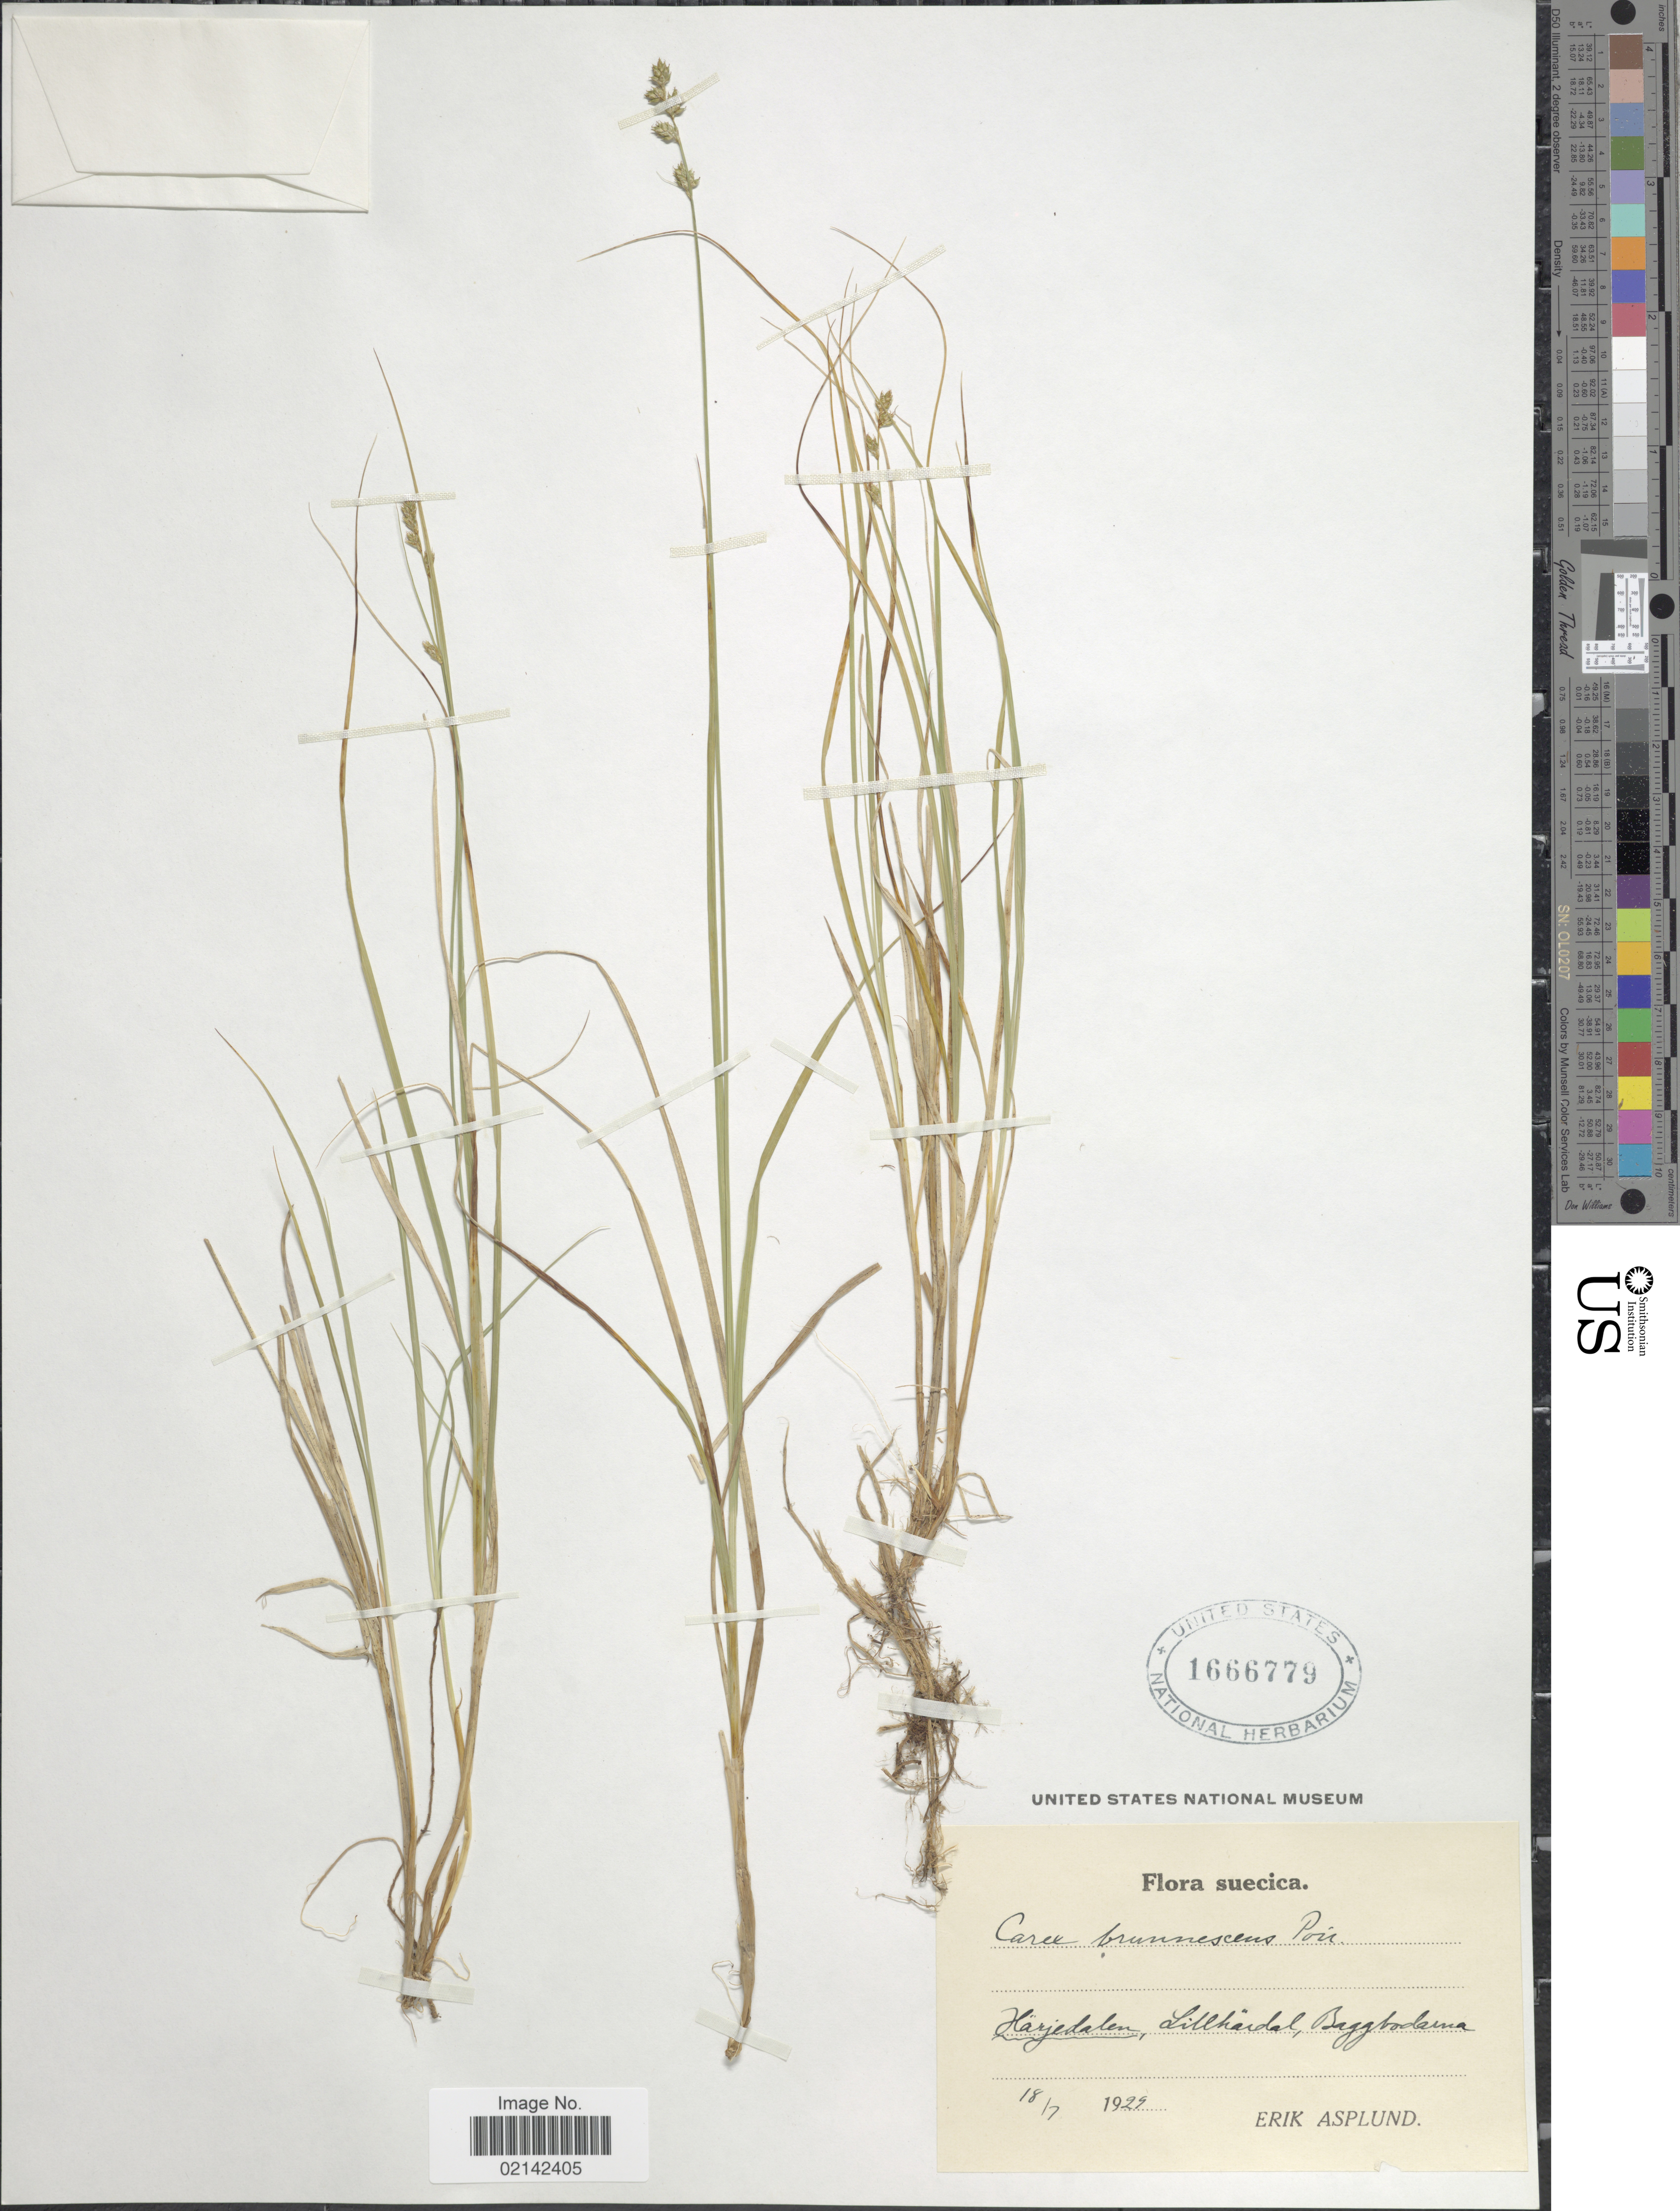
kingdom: Plantae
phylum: Tracheophyta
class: Liliopsida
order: Poales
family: Cyperaceae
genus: Carex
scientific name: Carex brunnescens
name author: (Pers.) Poir.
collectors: E. Asplund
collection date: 1929-07-18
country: Sweden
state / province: Jamtland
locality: Suecica, Harjedalen, Lillhärdal, Baggbodema.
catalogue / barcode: US 1666779